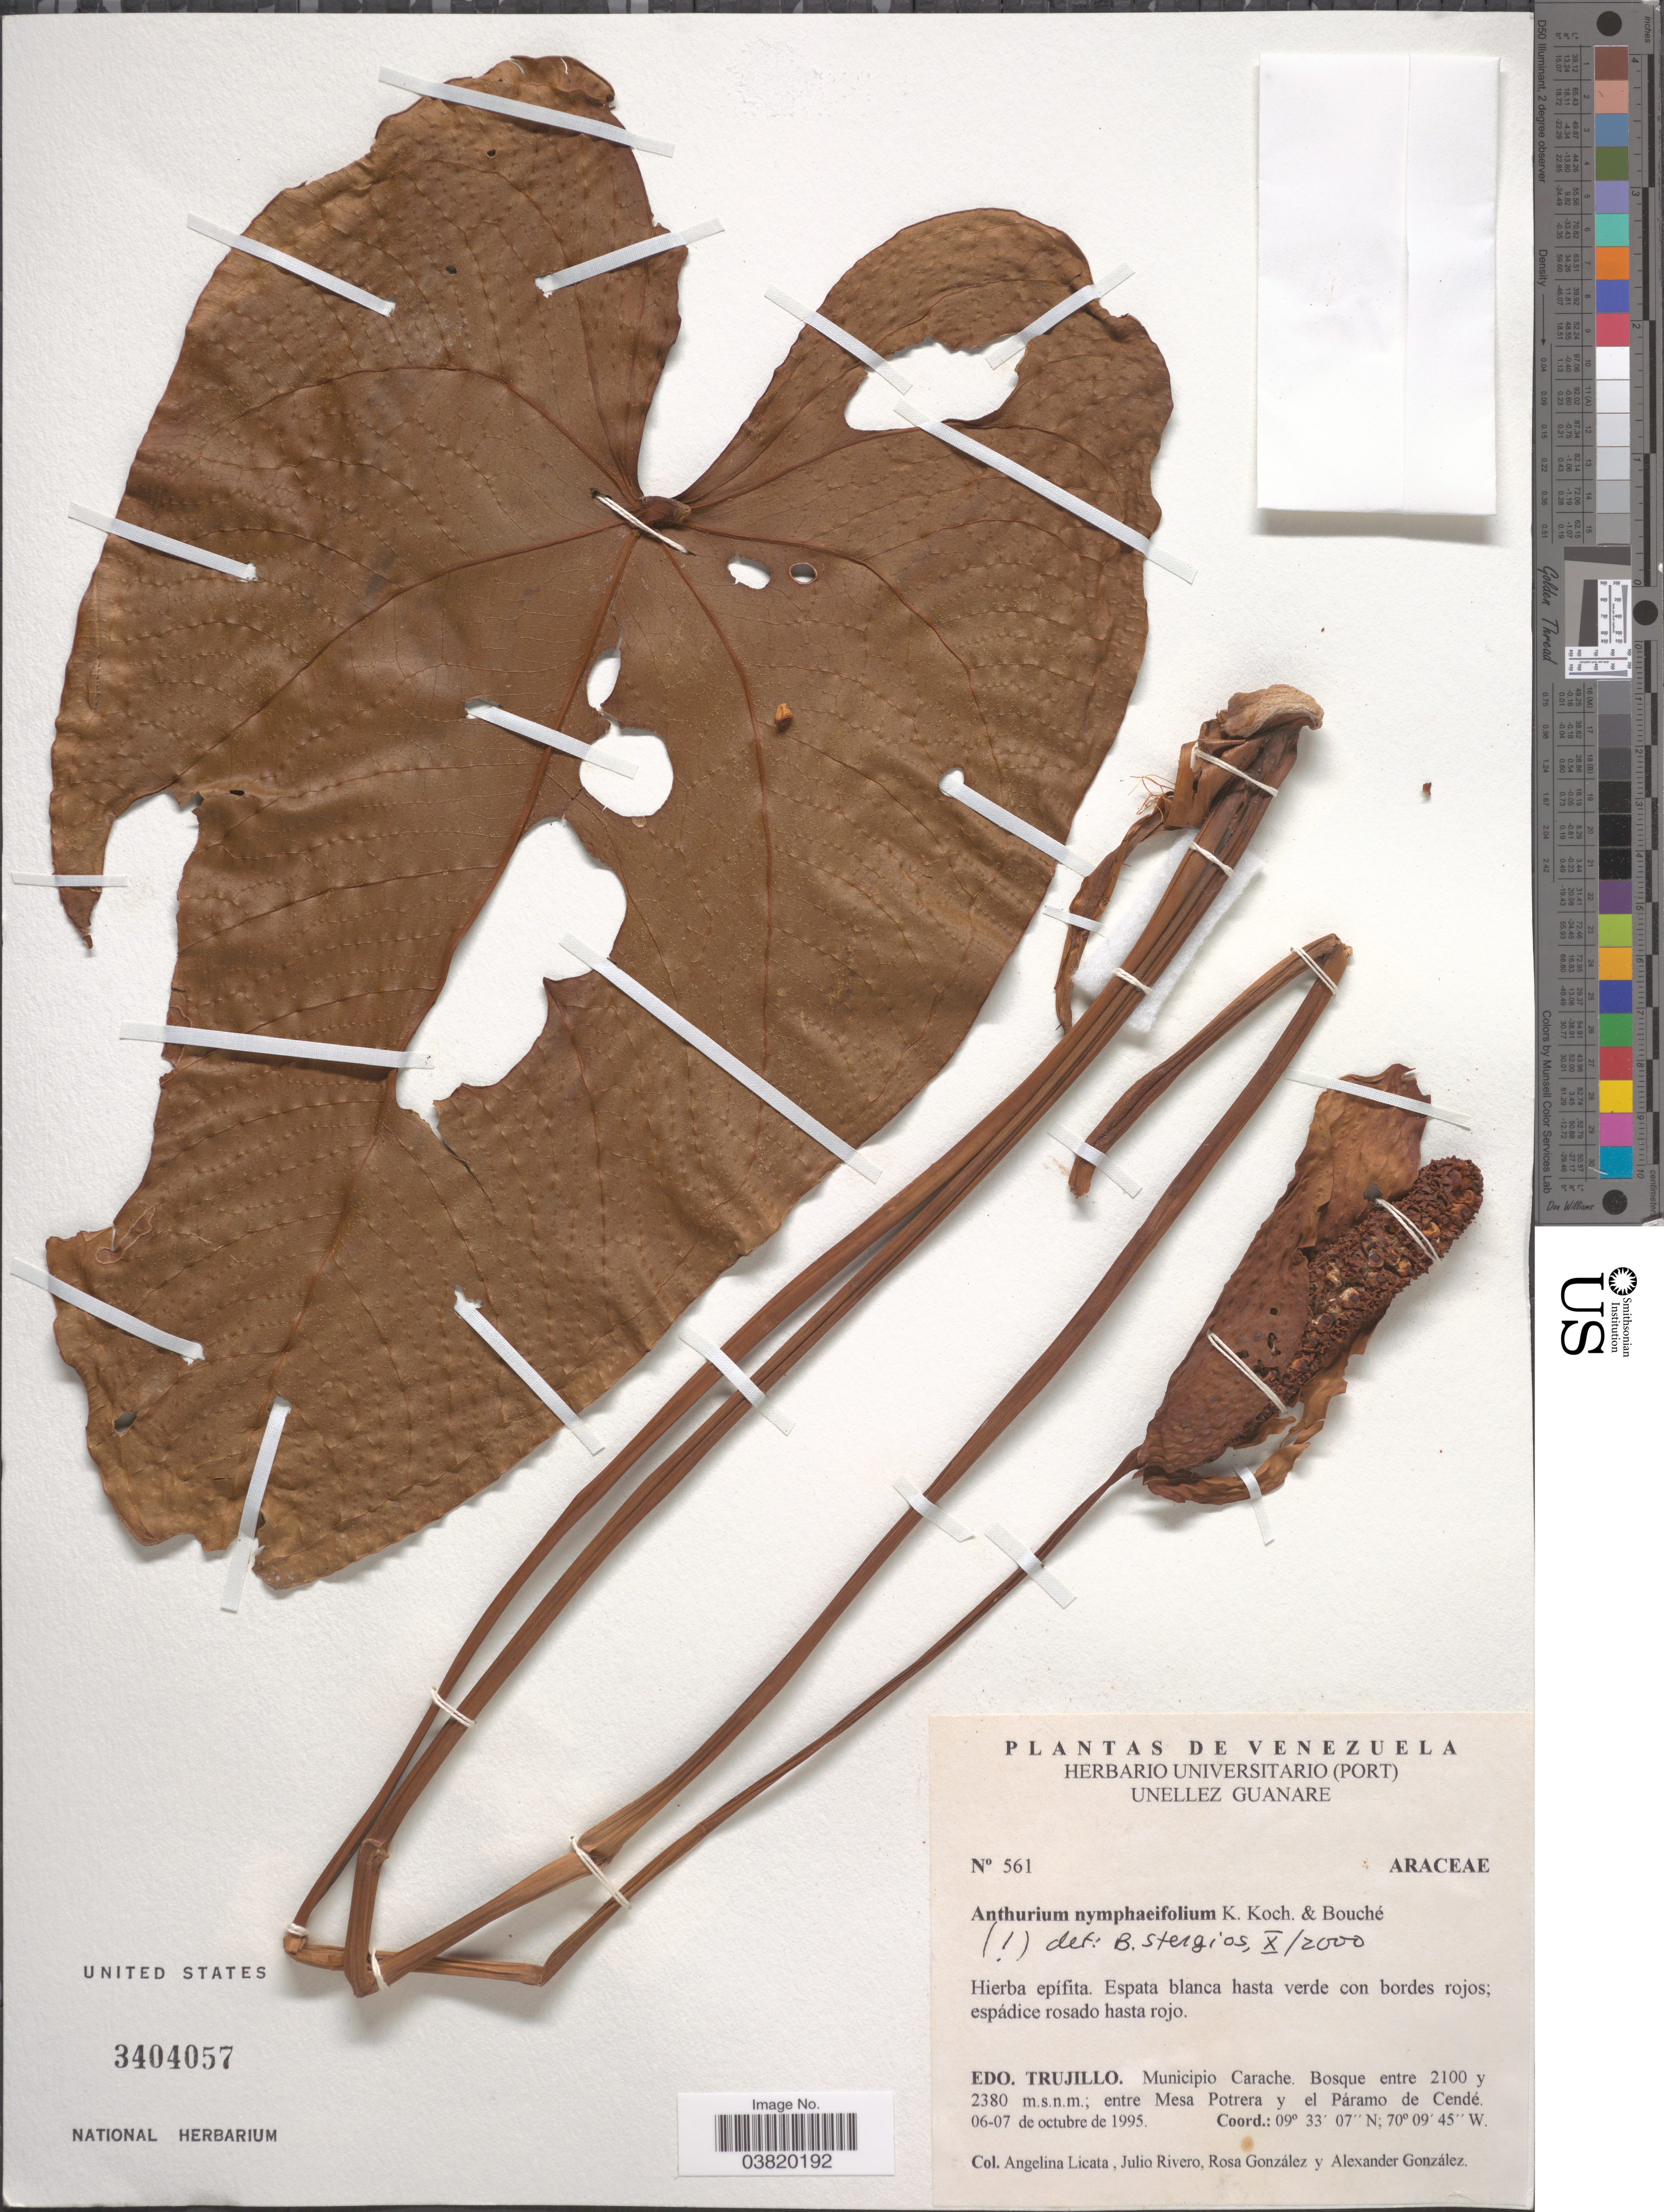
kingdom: Plantae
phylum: Tracheophyta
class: Liliopsida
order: Alismatales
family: Araceae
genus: Anthurium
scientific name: Anthurium nymphaeifolium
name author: K. Koch & C.D. Bouché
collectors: A. Licata, J. Rivero, R. González & A. C. González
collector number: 561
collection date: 1995-10-06/1995-10-07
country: Venezuela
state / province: Trujillo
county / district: Carache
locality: Mesa Portera y el Páramo de Cendé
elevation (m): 2100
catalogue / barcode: US 3404057